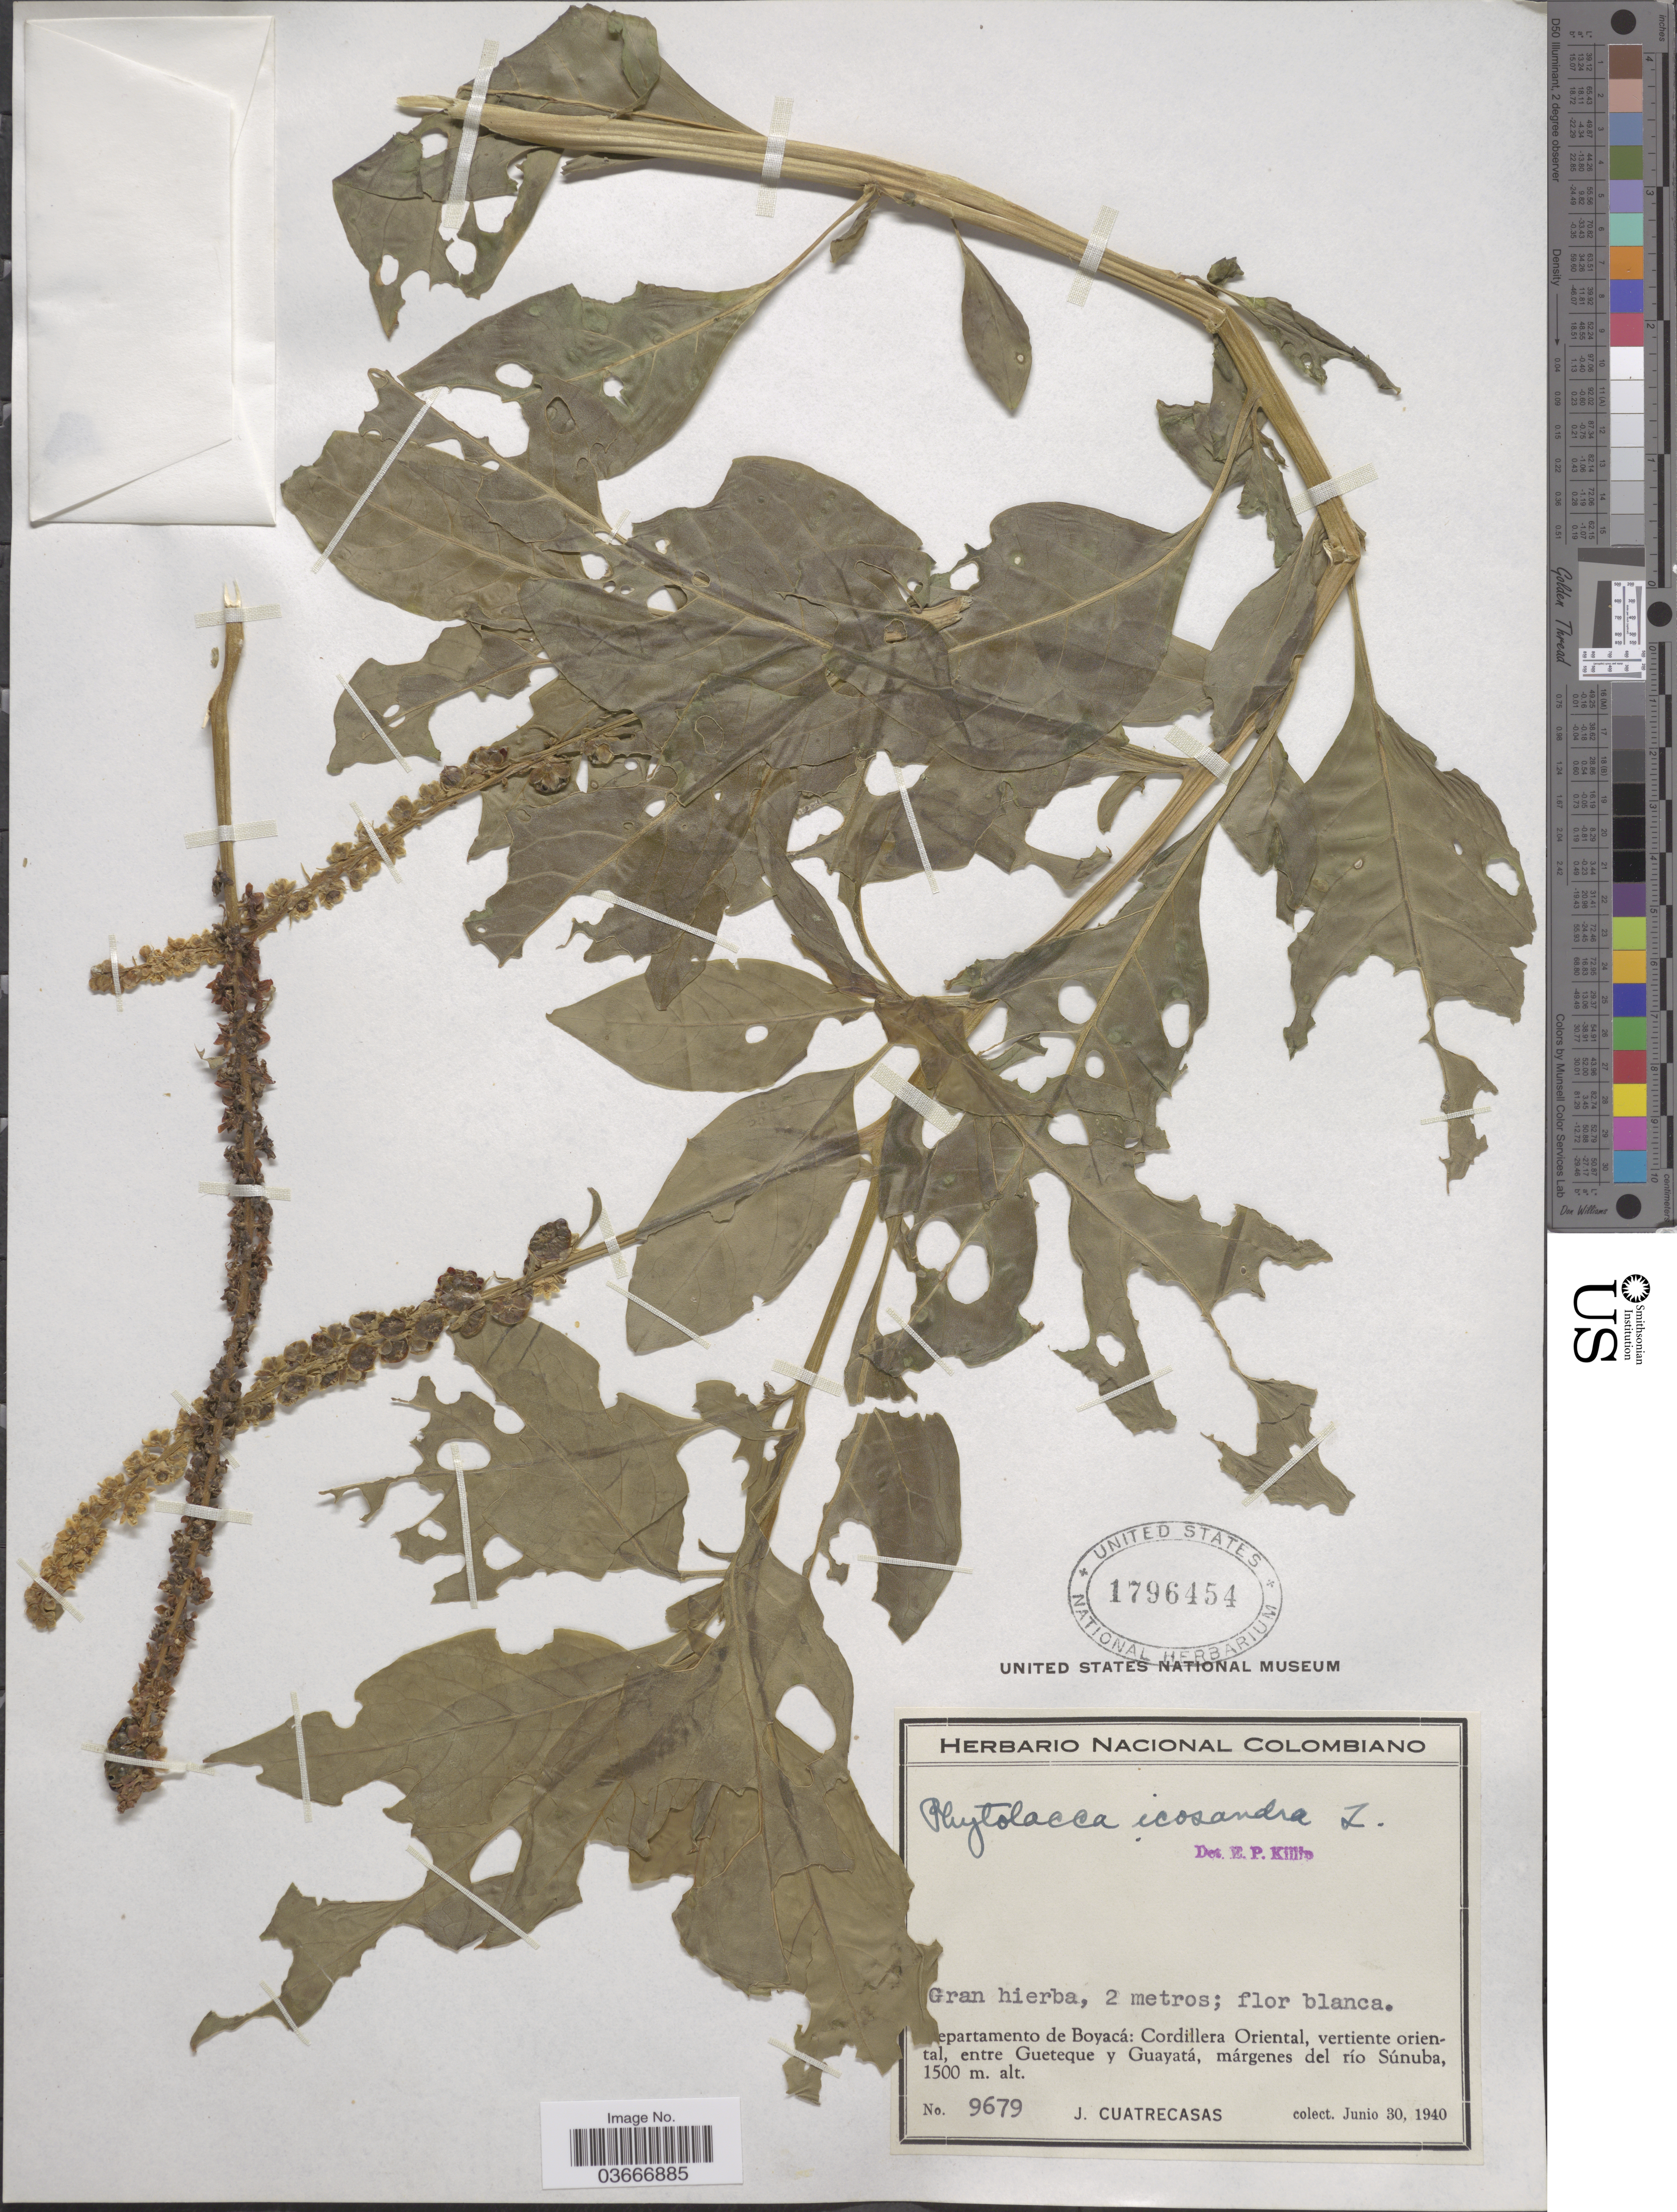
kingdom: Plantae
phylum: Tracheophyta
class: Magnoliopsida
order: Caryophyllales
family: Phytolaccaceae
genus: Phytolacca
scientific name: Phytolacca icosandra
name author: L.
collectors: J. Cuatrecasas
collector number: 9679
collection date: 1940-06-30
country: Colombia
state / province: Boyacá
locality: Departamento de Boyacá: Cordillera Oriental, vertiente oriental, entre Gueteque y Guayatá, márgens del río Súnuba.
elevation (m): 1500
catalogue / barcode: US 1796454